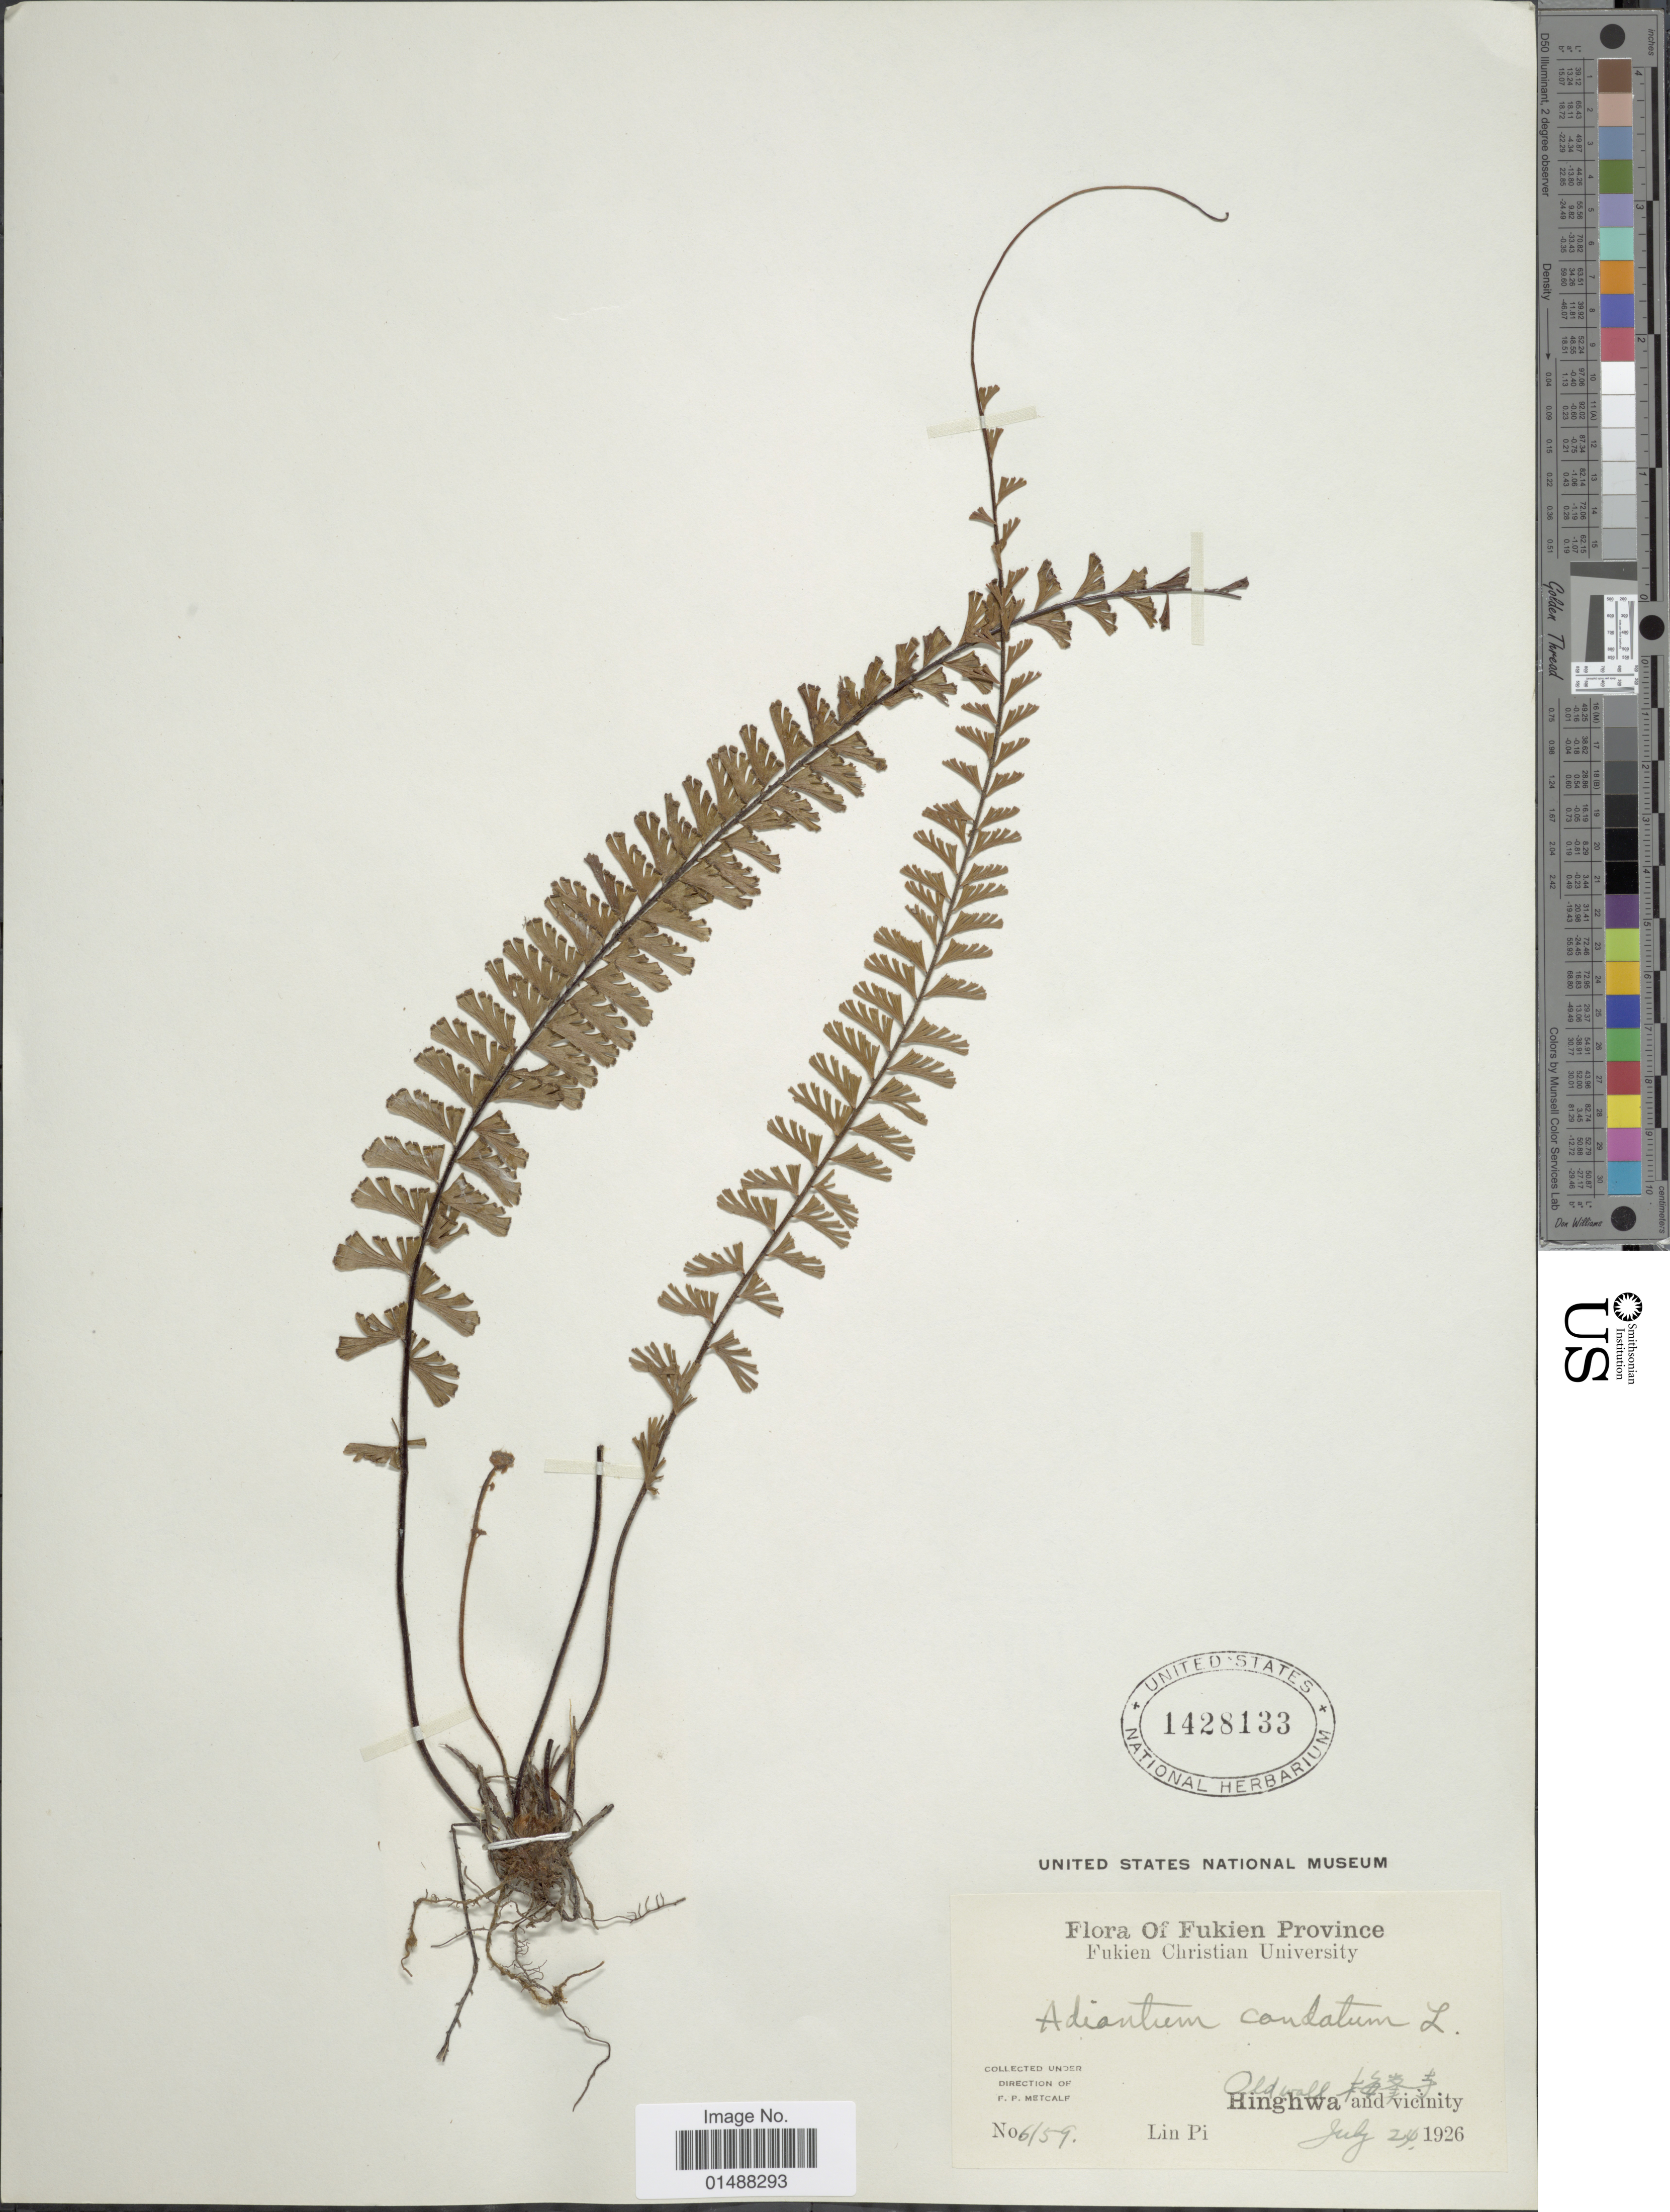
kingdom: Plantae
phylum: Tracheophyta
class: Polypodiopsida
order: Polypodiales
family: Pteridaceae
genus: Adiantum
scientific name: Adiantum caudatum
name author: L.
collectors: L. Pi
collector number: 6159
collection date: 1926-07-24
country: China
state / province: Fujian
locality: Fukien Province, Oldwall X, Hinghwa and vicinity.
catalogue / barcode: US 1428133